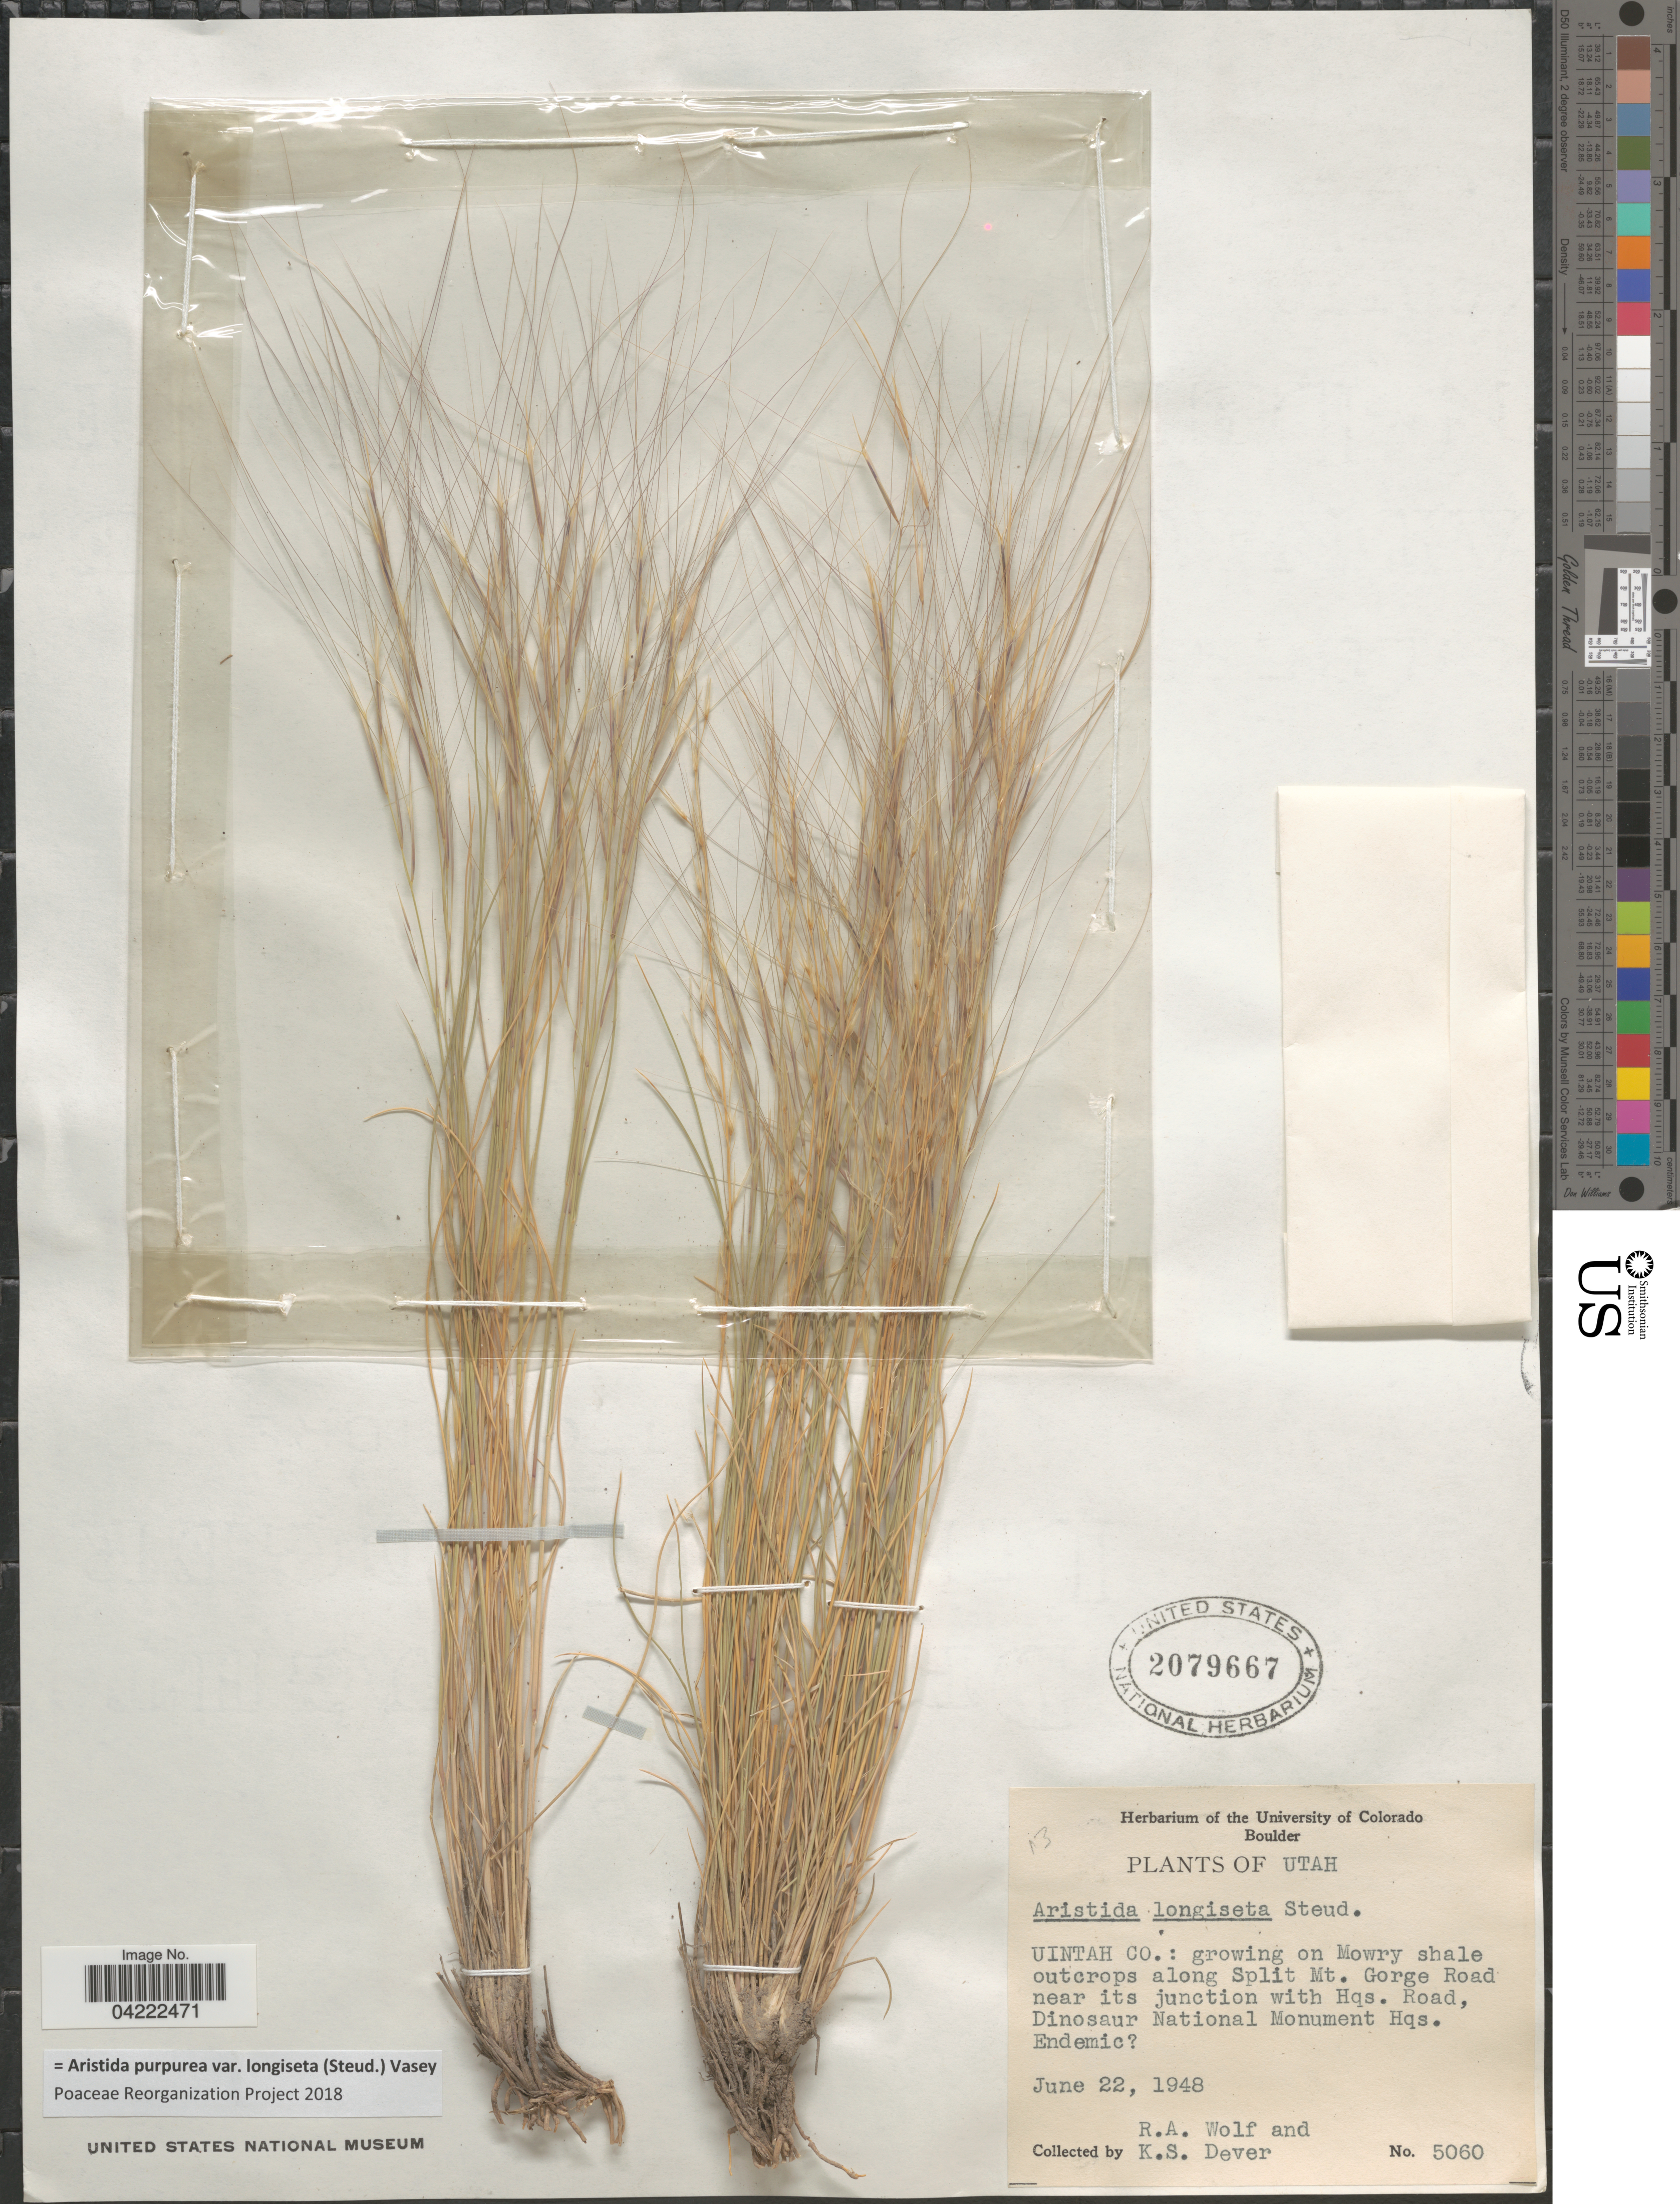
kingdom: Plantae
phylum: Tracheophyta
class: Liliopsida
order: Poales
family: Poaceae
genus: Aristida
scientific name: Aristida purpurea var. longiseta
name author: (Steud.) Vasey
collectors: R. Wolf & K. Dever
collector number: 5060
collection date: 1948-06-22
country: United States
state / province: Utah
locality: Uintah Co.: On Mowry shale outcrops along Split Mt. Gorge Road near its junction with Hqs. Road, Dinosaur National Monument Hqs.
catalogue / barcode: US 2079667